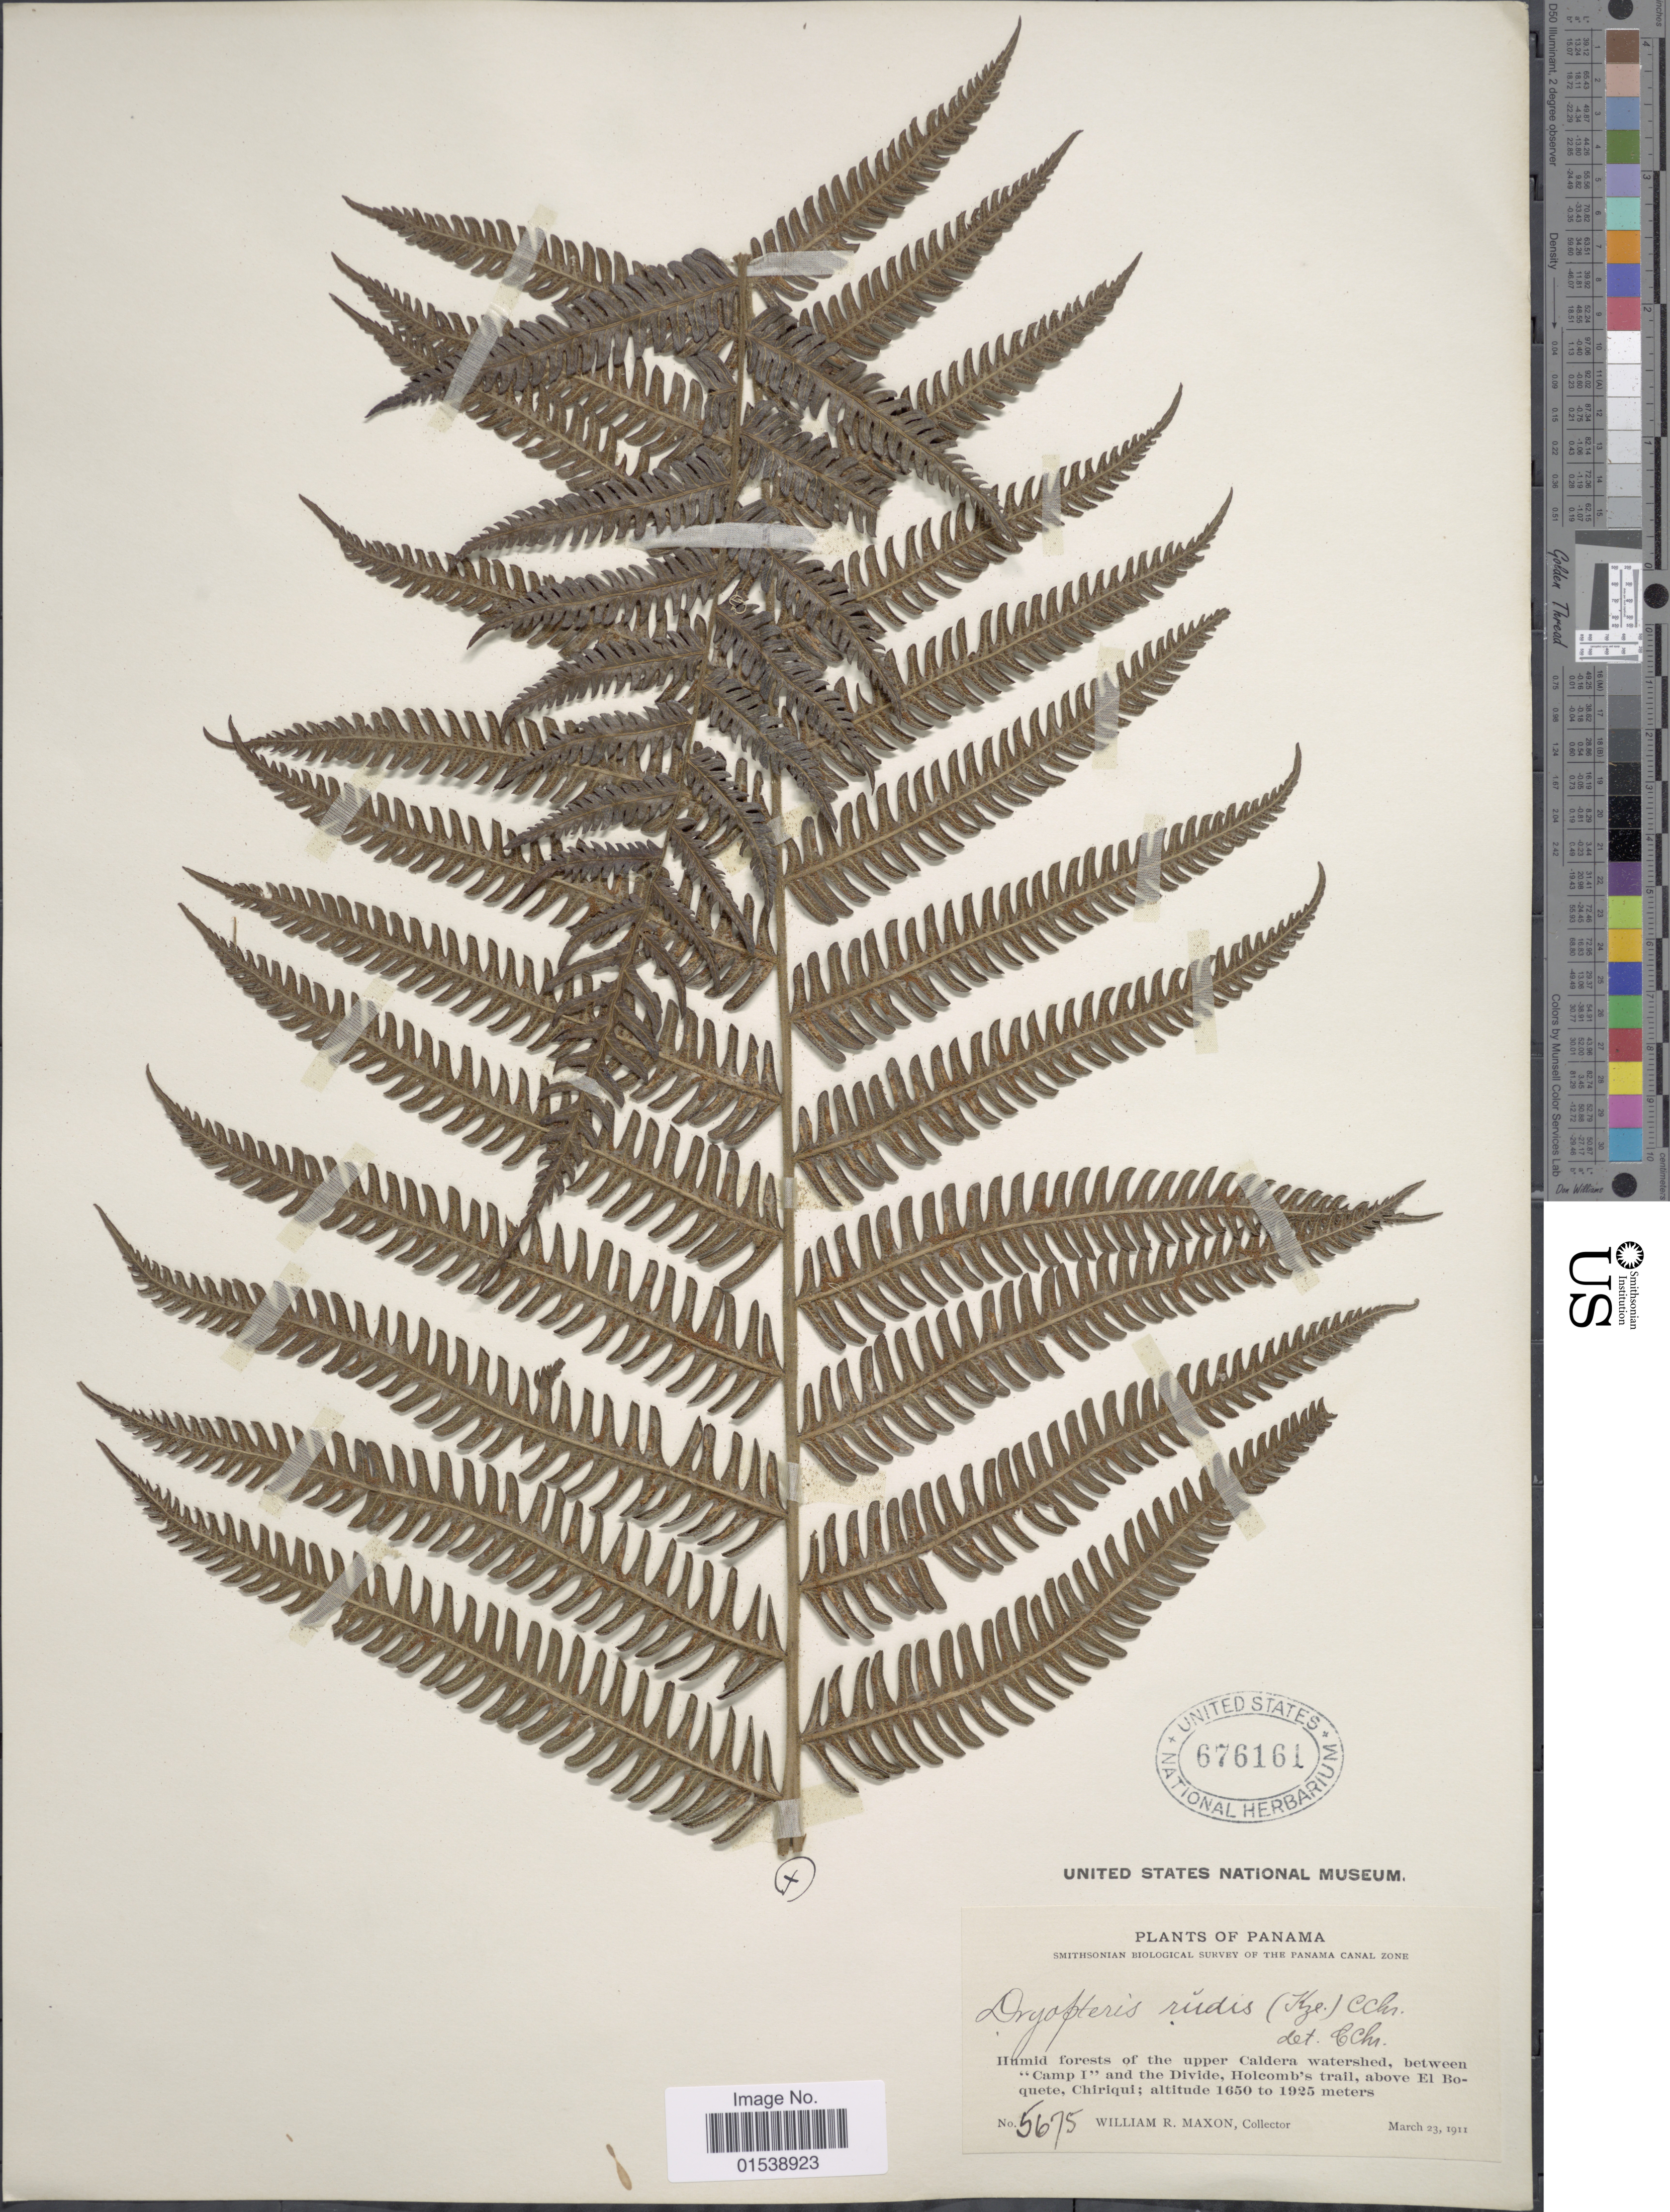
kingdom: Plantae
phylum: Tracheophyta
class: Polypodiopsida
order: Polypodiales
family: Thelypteridaceae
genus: Amauropelta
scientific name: Amauropelta rudis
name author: (Kunze) Pic. Serm.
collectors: W. R. Maxon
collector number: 5675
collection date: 1911-03-23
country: Panama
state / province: Chiriqui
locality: Humid forests of the upper Caldera watershed, between Camp 1 and the Divide, Holcomb's trail, above El Boquete, Chiriqui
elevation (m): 1650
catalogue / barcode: US 676161